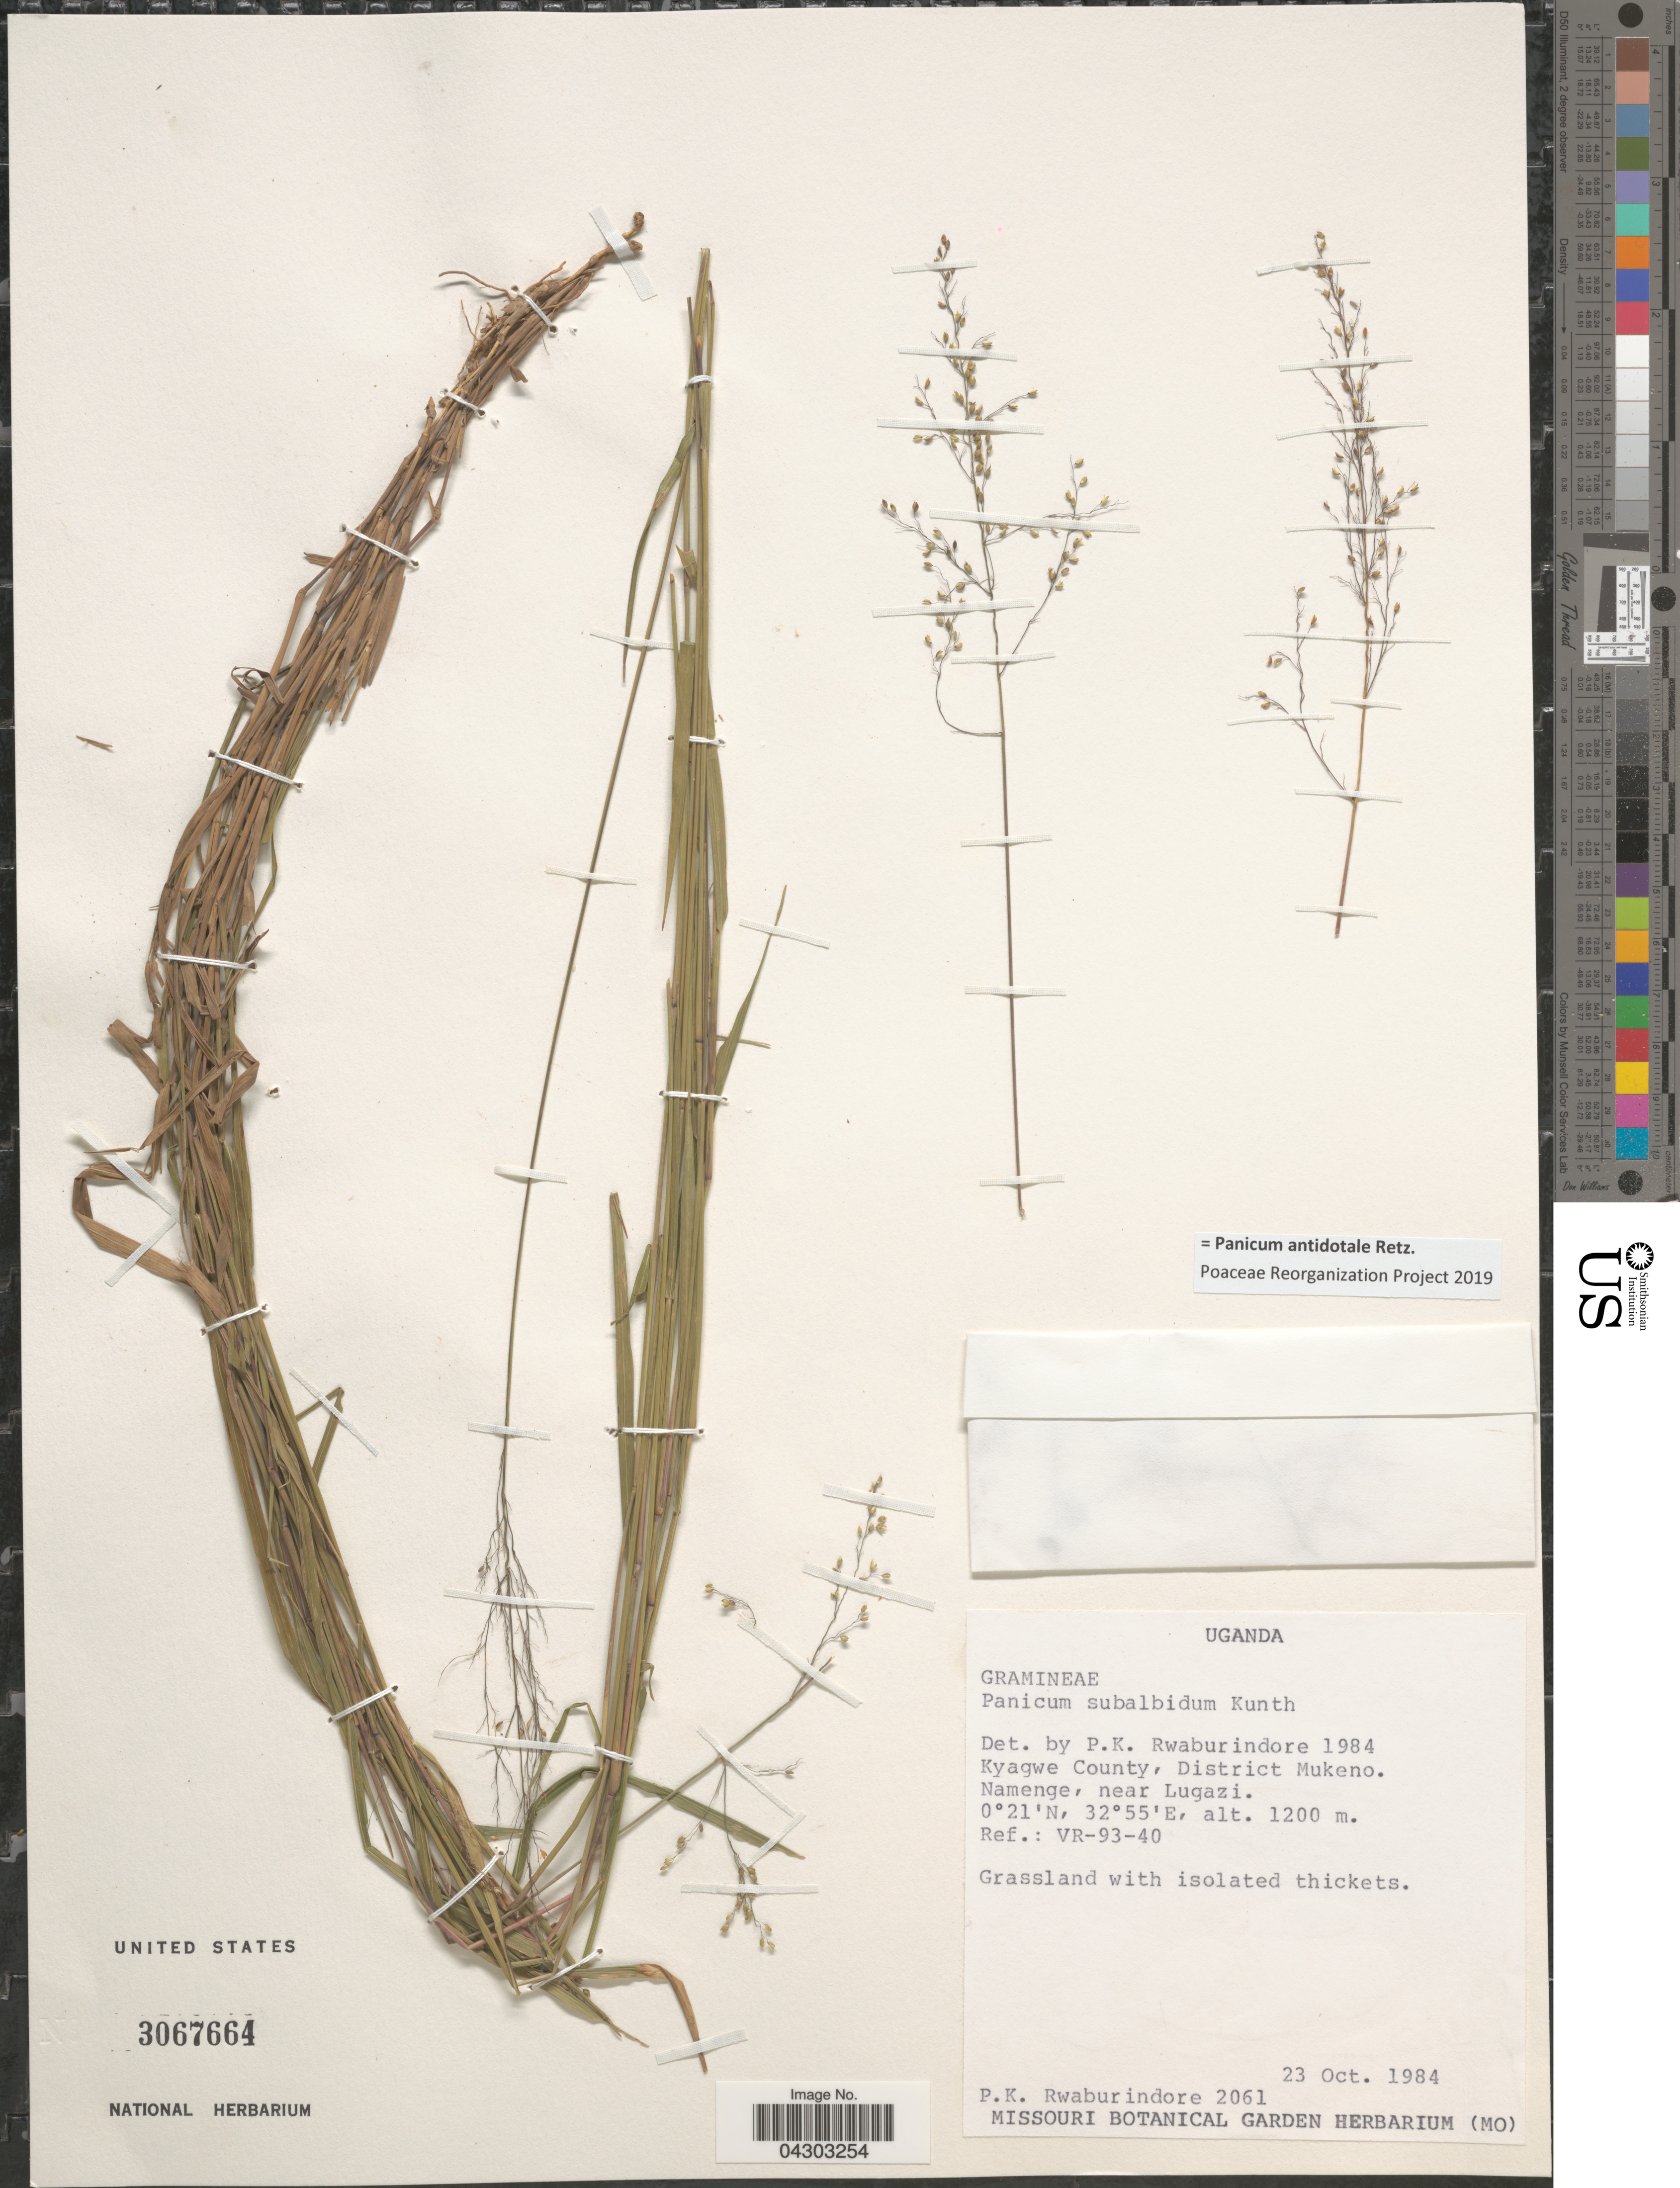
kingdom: Plantae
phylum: Tracheophyta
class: Liliopsida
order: Poales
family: Poaceae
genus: Panicum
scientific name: Panicum antidotale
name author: Retz.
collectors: P. Rwaburindore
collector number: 2061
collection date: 1984-10-23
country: Uganda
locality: Kyagwe County, District Mukeno. Namenge, near Lugazi. Ref.: VR-93-40.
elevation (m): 1200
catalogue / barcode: US 3067664